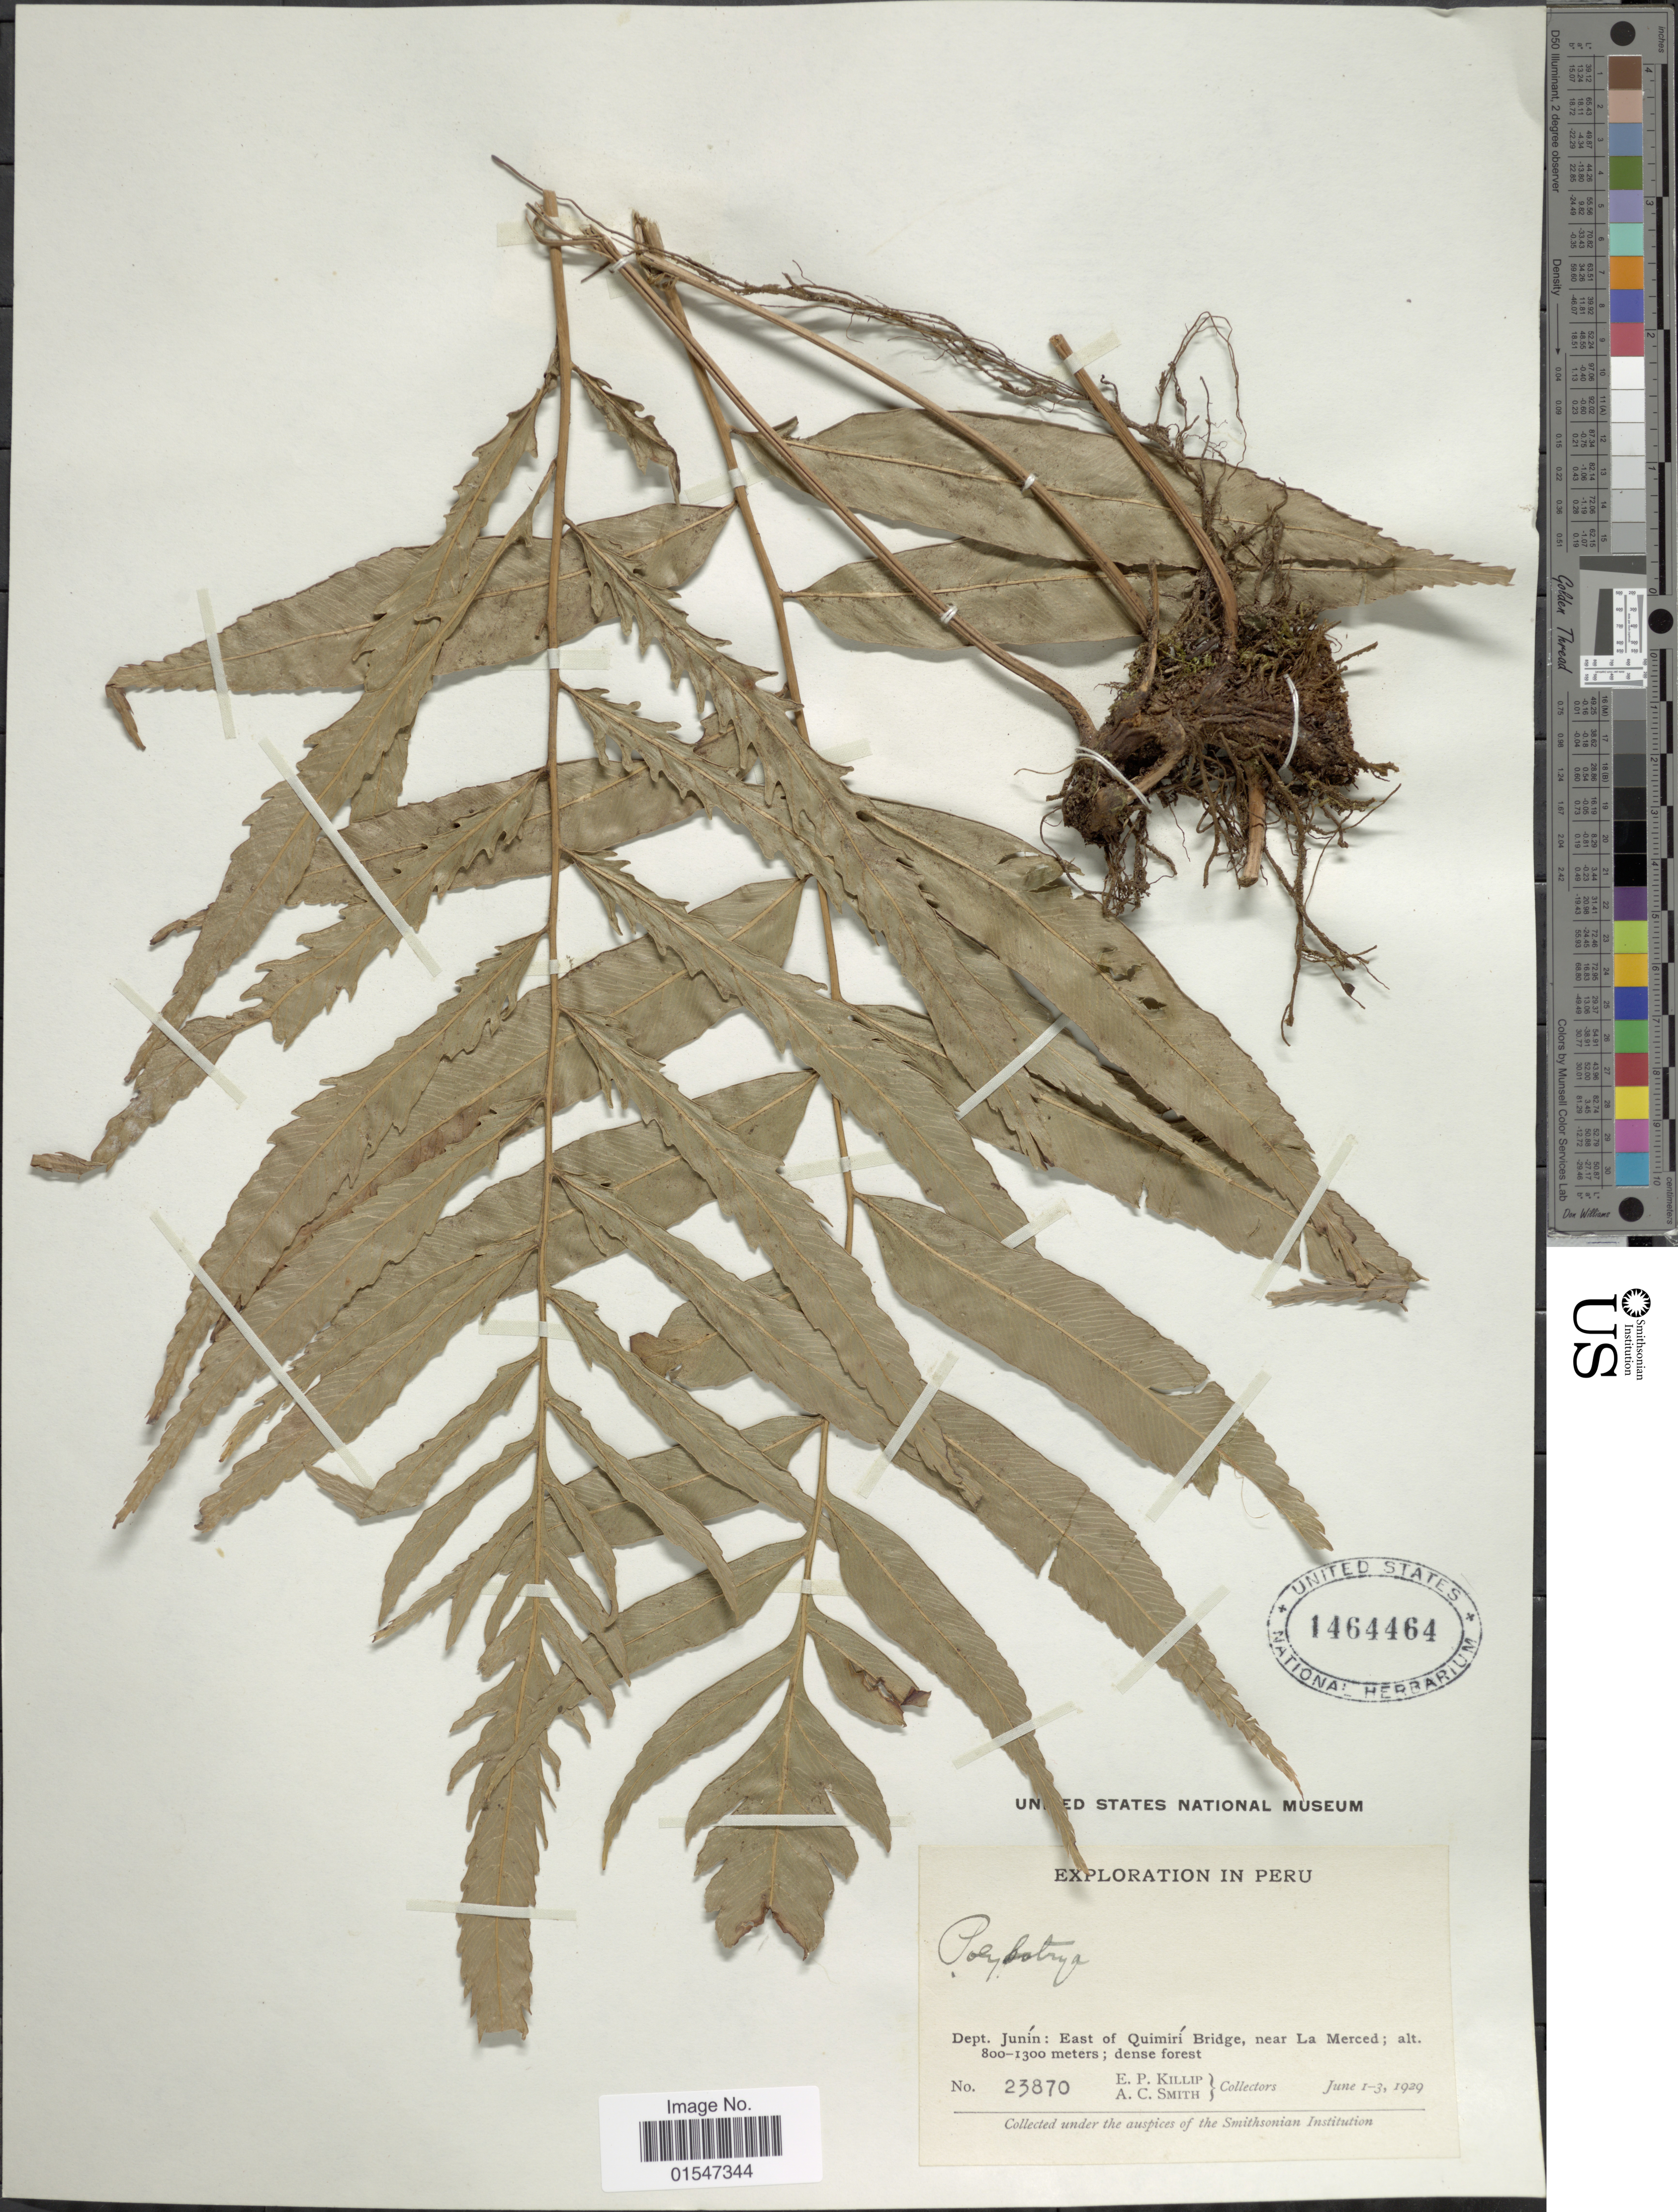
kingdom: Plantae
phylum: Tracheophyta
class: Polypodiopsida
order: Polypodiales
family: Dryopteridaceae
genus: Polybotrya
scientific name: Polybotrya fractiserialis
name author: (Baker) J. Sm.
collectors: E. P. Killip & A. C. Smith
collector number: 23870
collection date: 1929-06-01/1929-06-03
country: Peru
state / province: Junín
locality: East of Quimirí Bridge, near La Merced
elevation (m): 800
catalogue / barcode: US 1464464